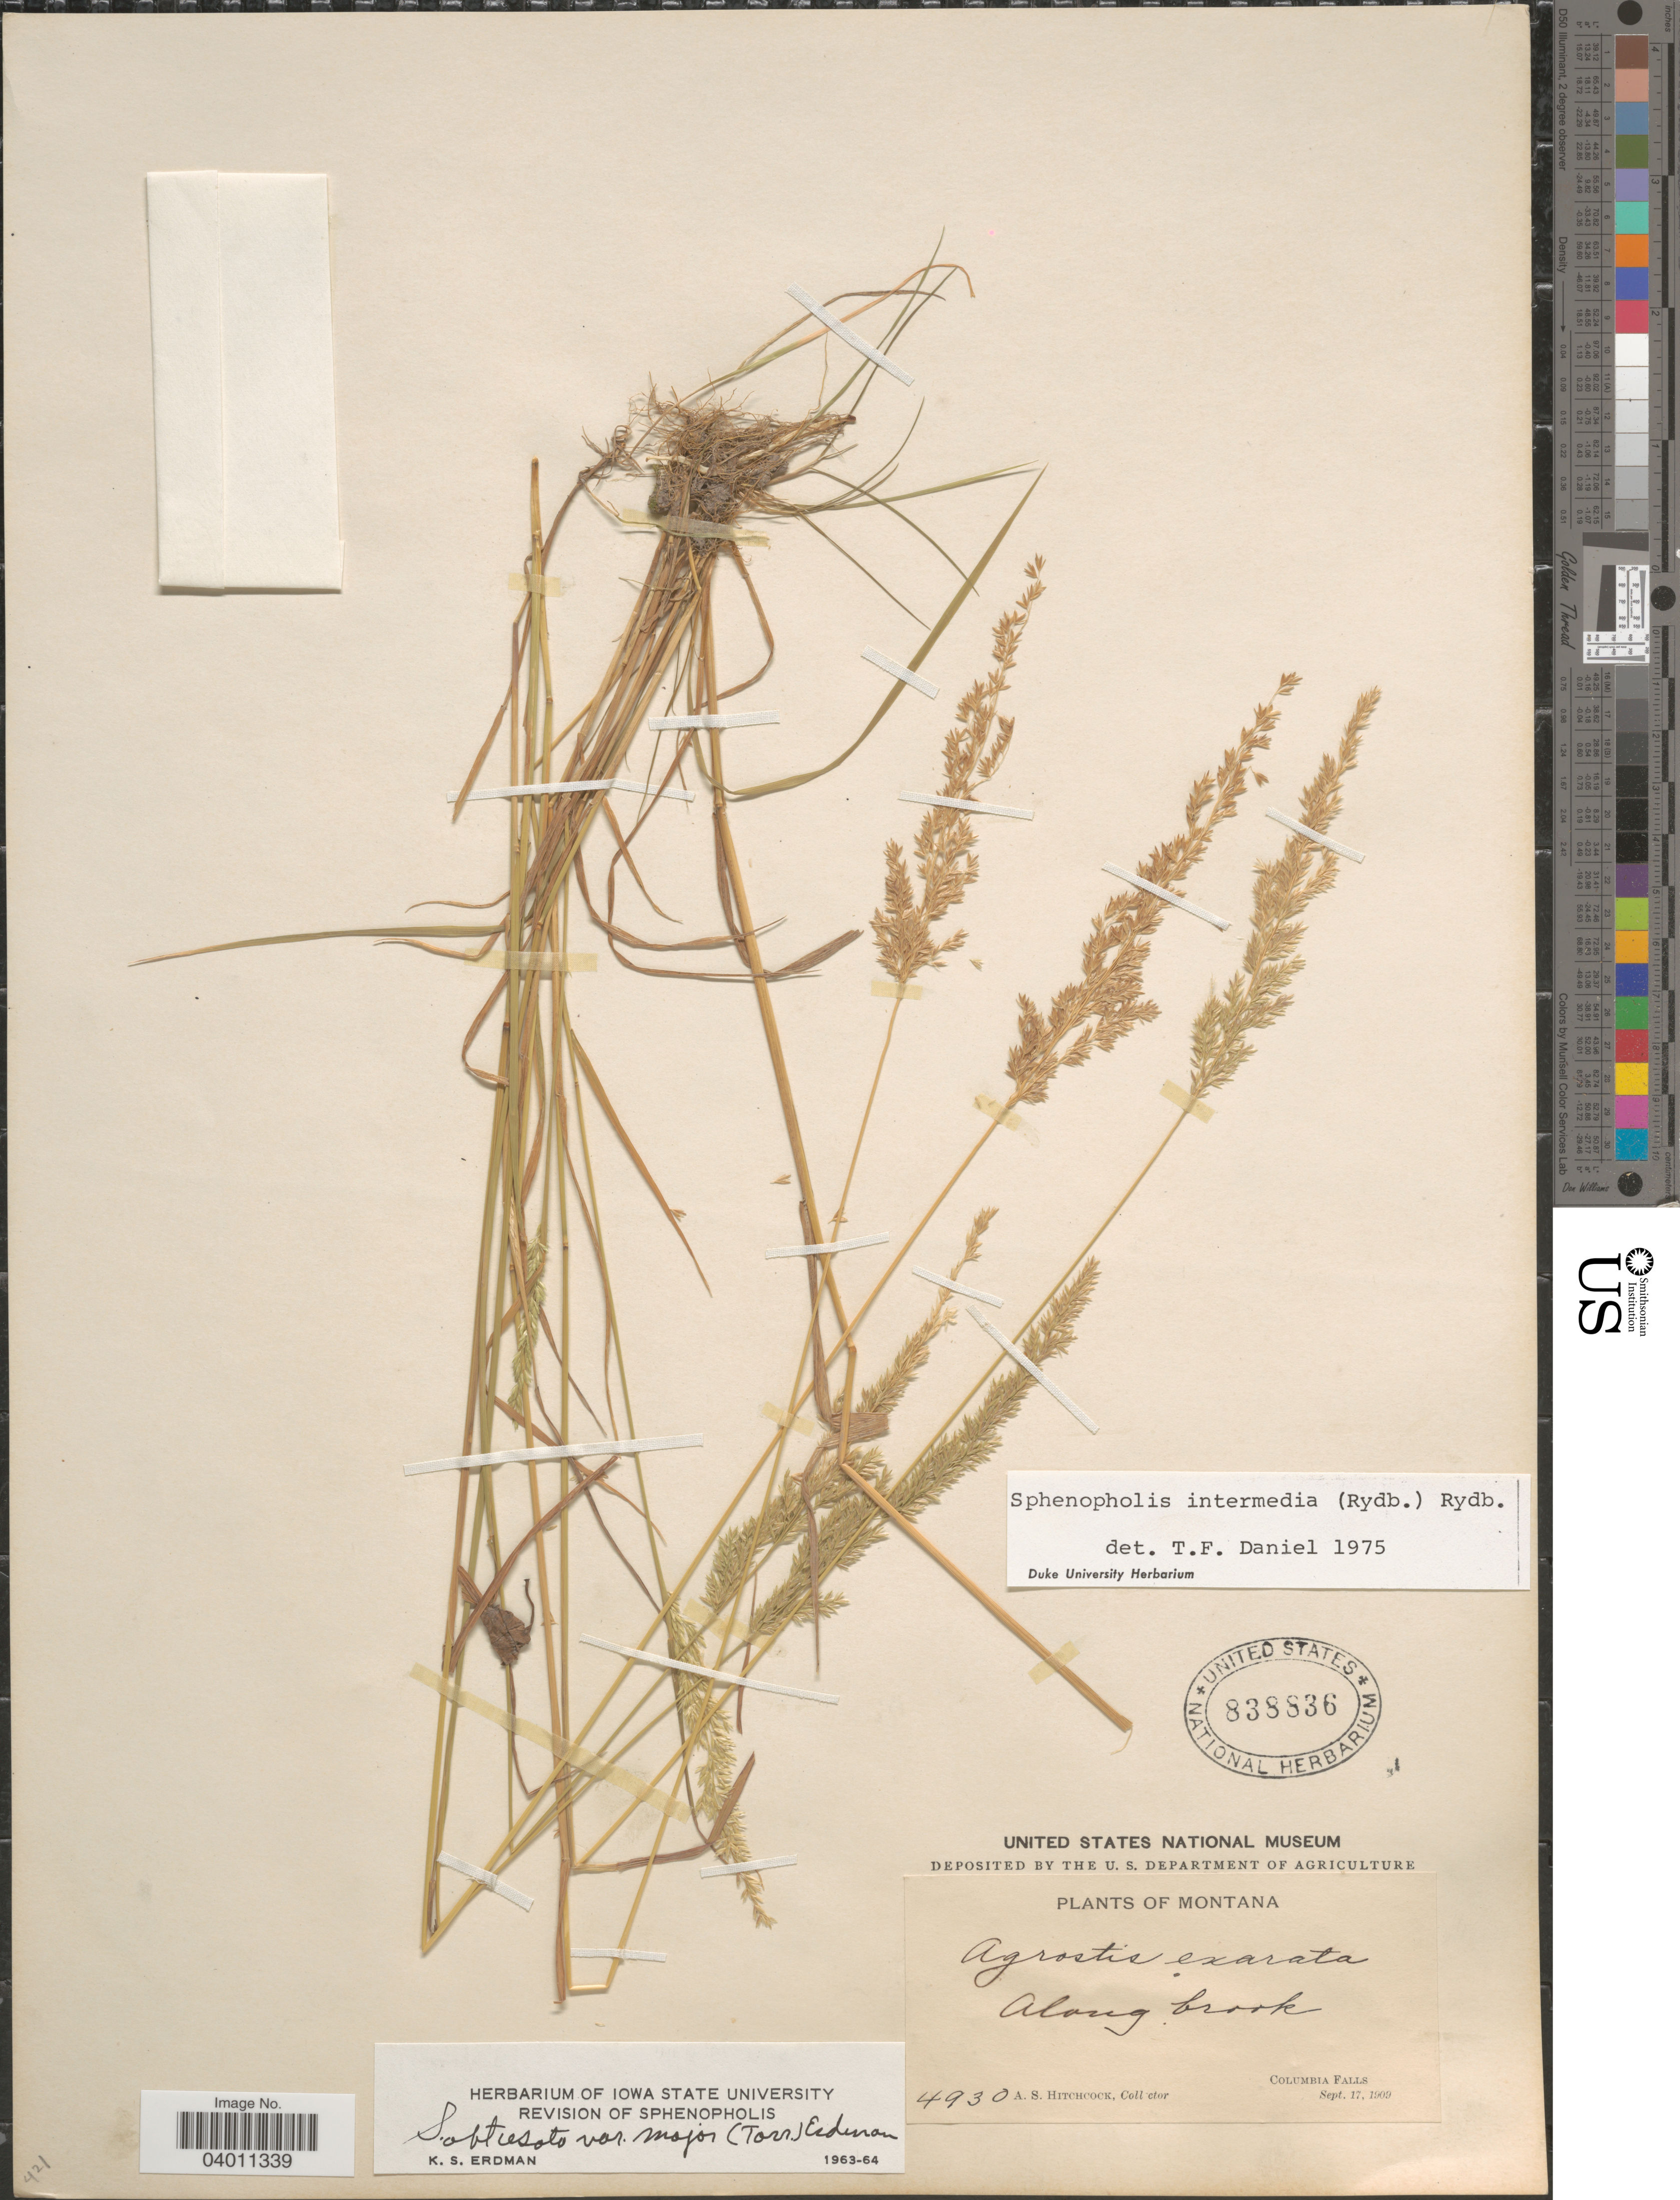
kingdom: Plantae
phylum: Tracheophyta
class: Liliopsida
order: Poales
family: Poaceae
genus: Sphenopholis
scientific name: Sphenopholis intermedia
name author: (Rydb.) Rydb.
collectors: A. S. Hitchcock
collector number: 4930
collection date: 1909-09-17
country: United States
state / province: Montana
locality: Along brook. Columbia Falls.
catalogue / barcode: US 838836